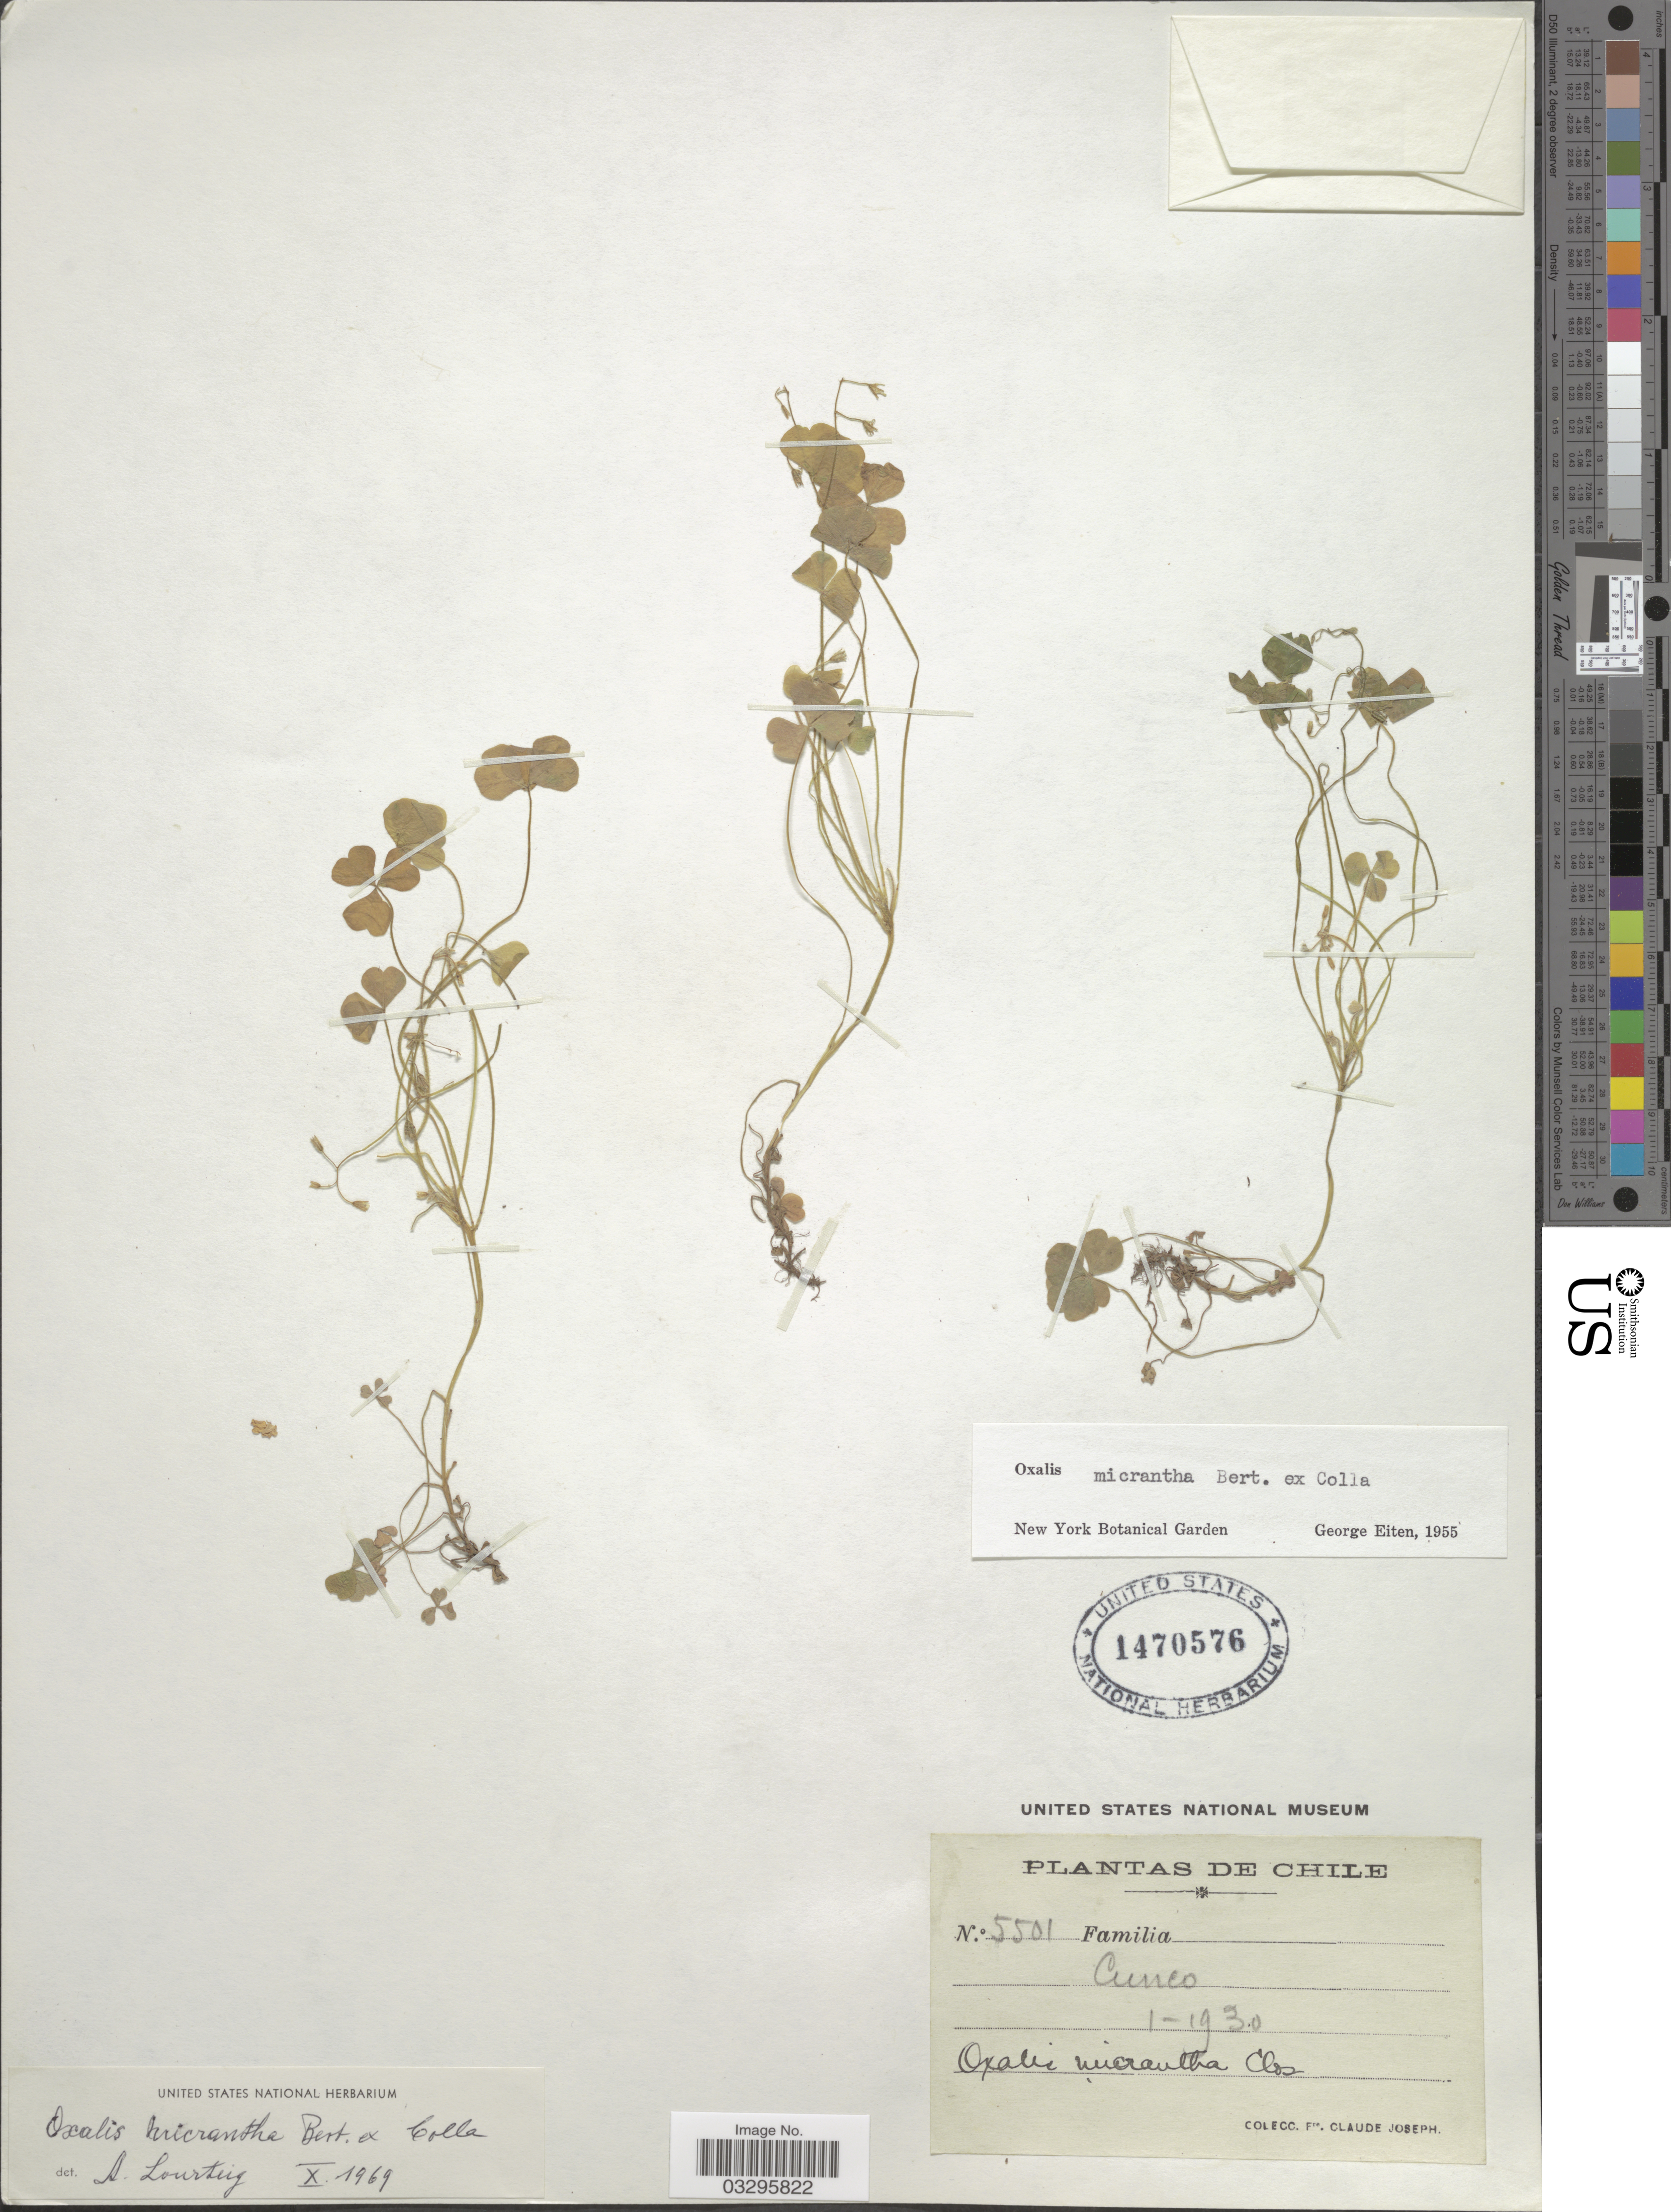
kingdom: Plantae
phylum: Tracheophyta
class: Magnoliopsida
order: Oxalidales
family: Oxalidaceae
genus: Oxalis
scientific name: Oxalis micrantha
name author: Bertero ex Savi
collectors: Bro. Claude-Joseph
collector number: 5501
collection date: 1930-01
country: Chile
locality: Cunco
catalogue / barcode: US 1470576